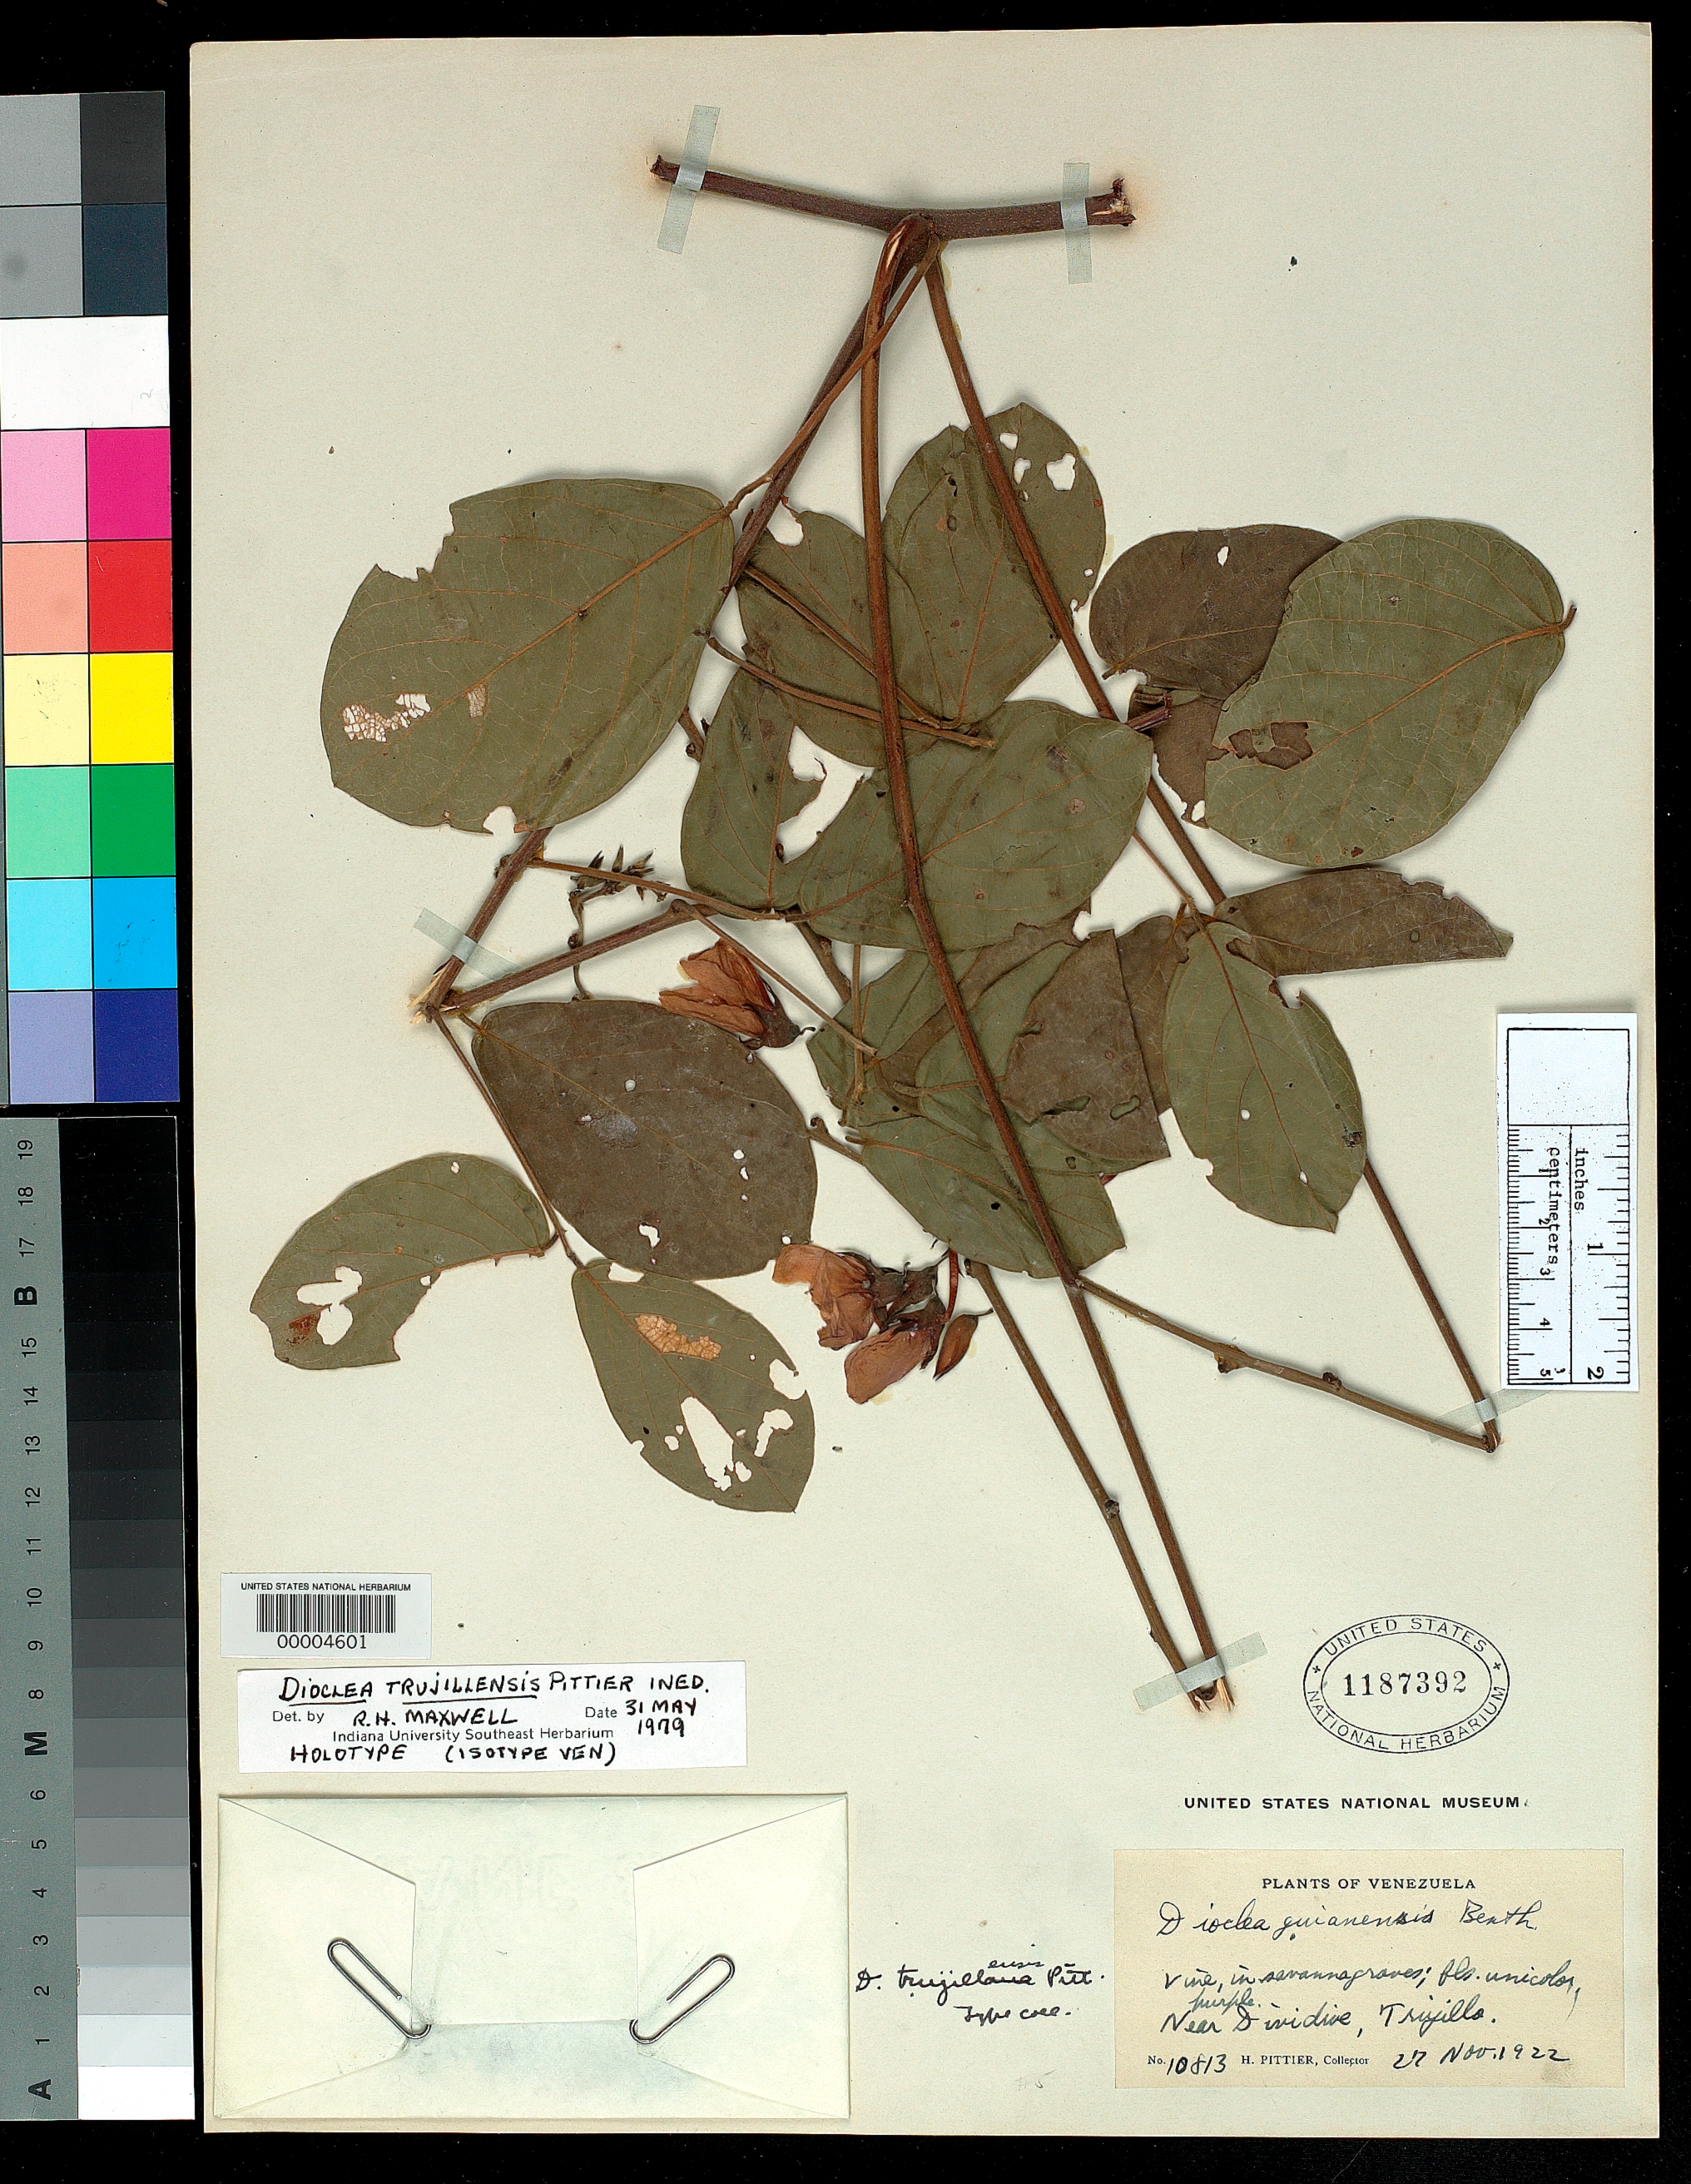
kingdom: Plantae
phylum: Tracheophyta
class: Magnoliopsida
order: Fabales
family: Fabaceae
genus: Dioclea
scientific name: Dioclea trujillensis Pittier, nom. inval.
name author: Pittier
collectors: H. F. Pittier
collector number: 10813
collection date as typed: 27 Nov 1922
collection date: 1922-11-27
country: Venezuela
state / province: Trujillo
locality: Near dividive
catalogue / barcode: US 118792